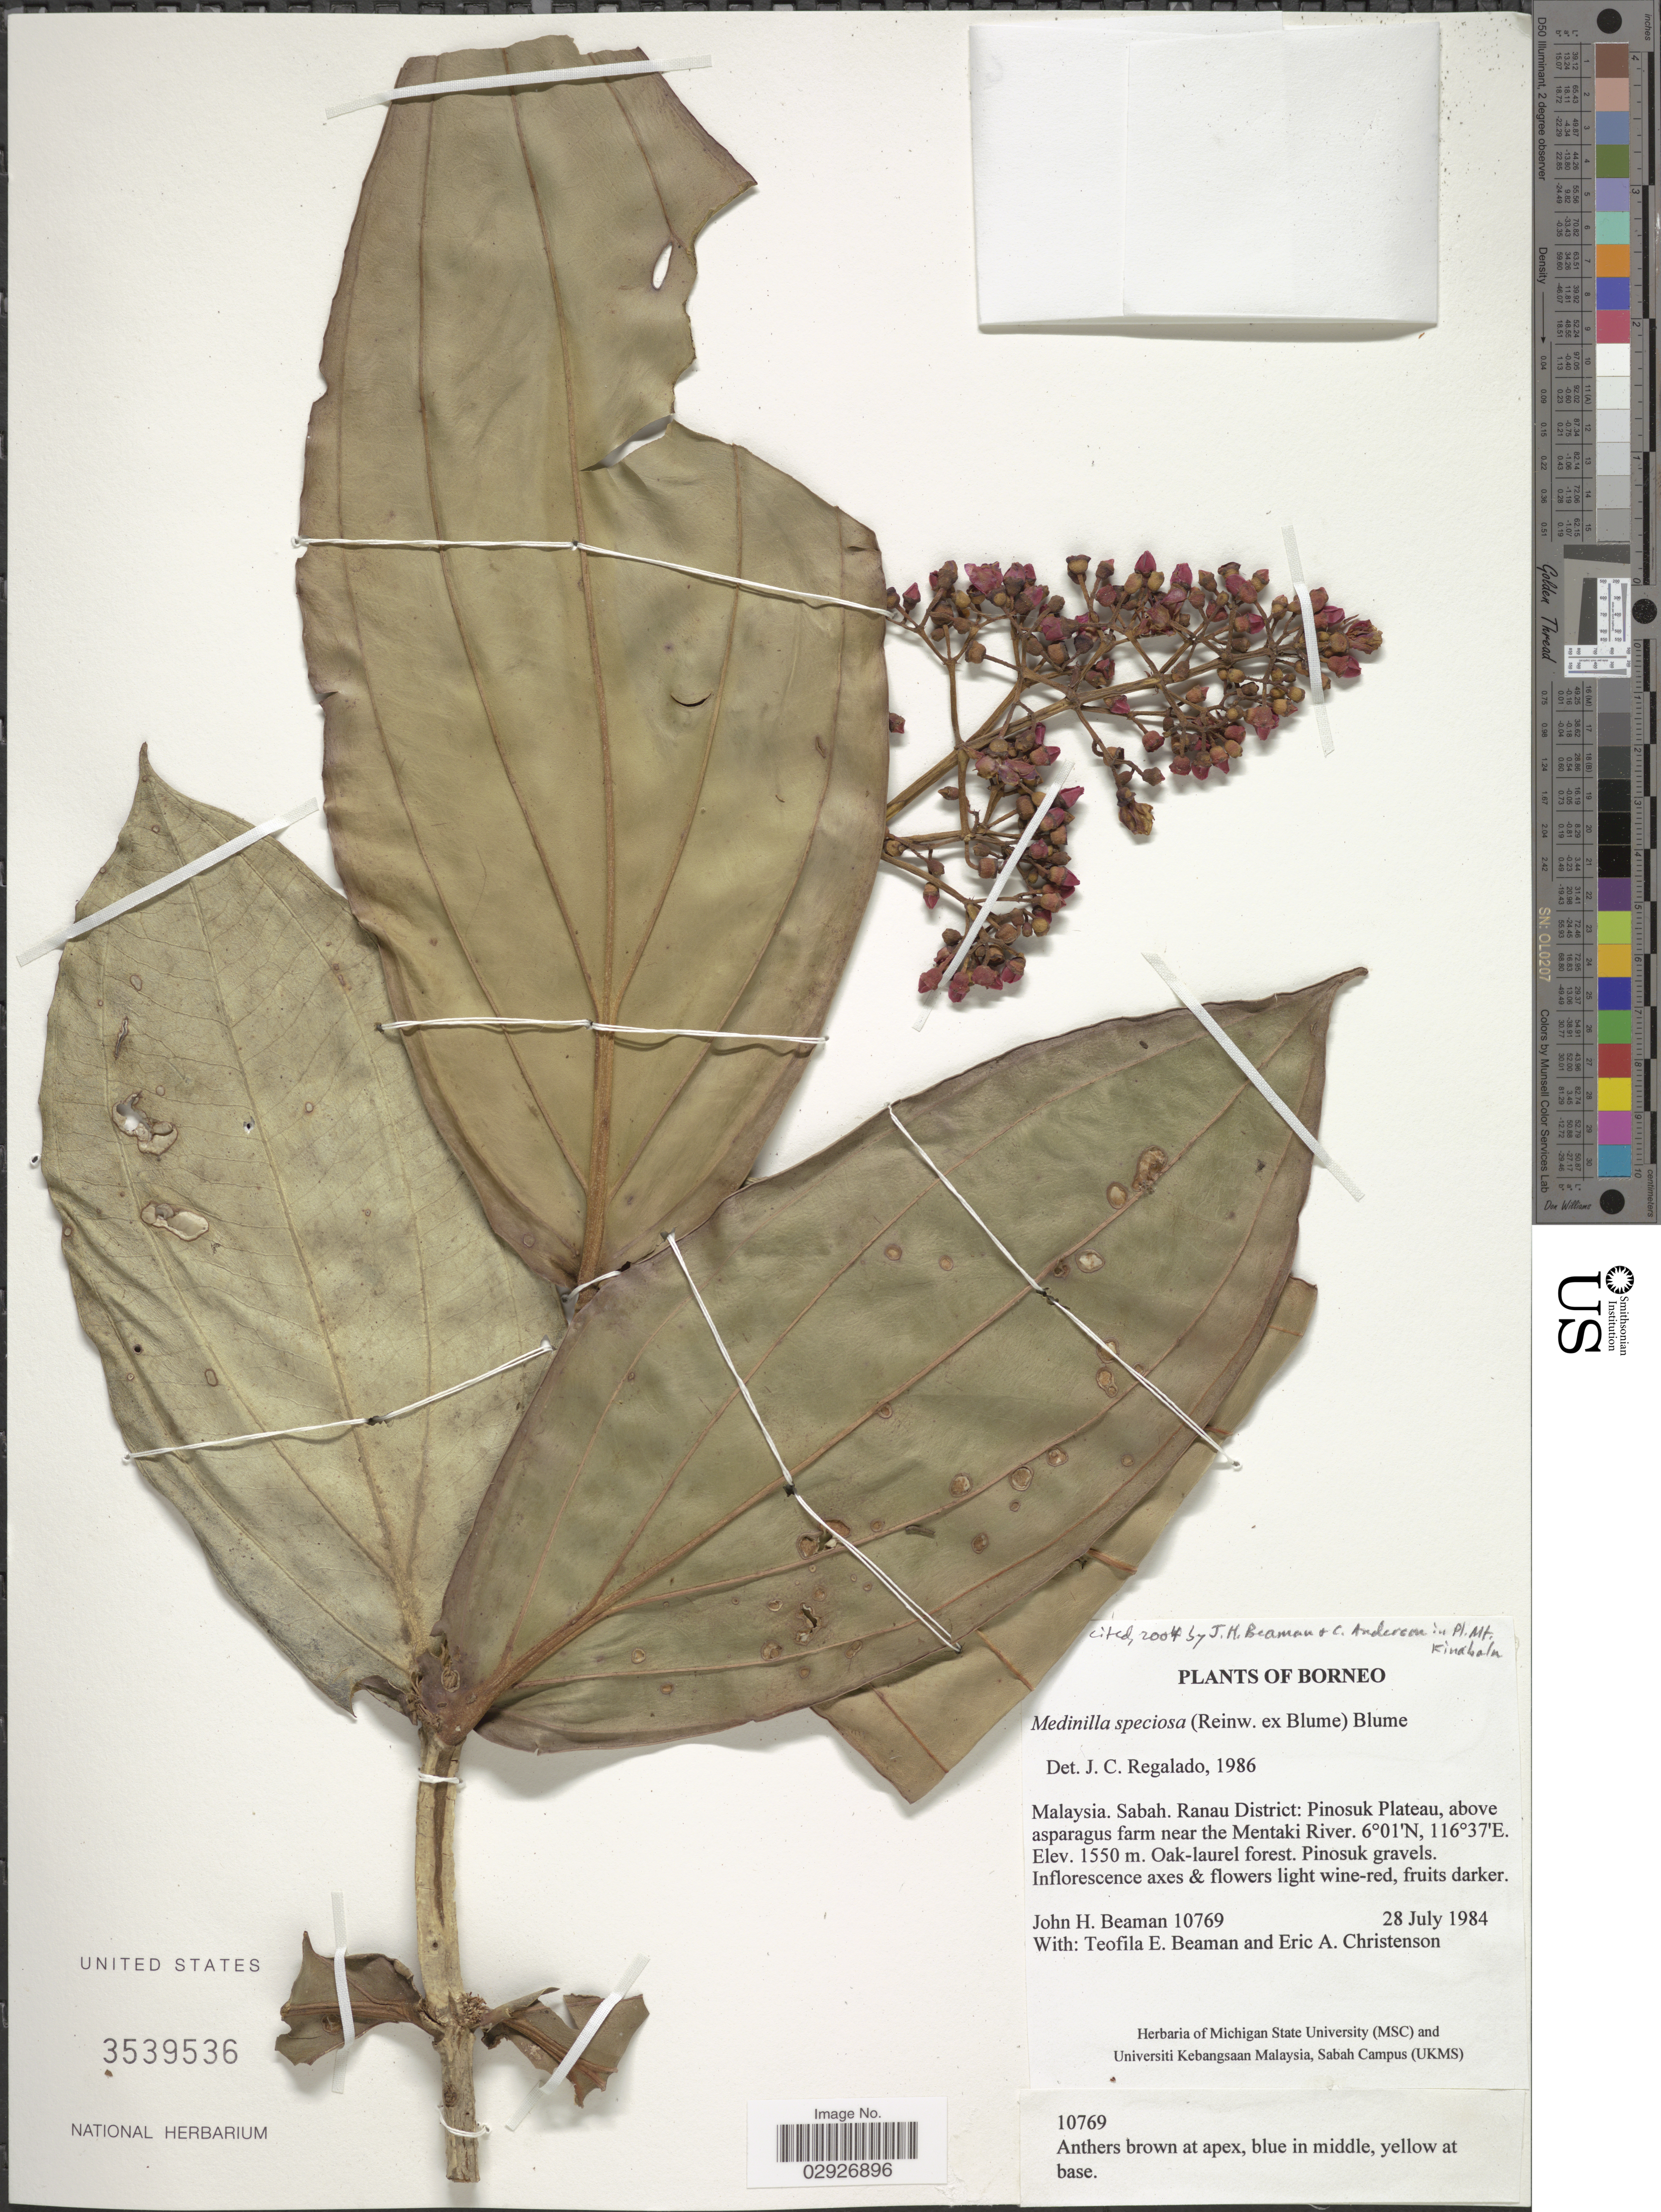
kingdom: Plantae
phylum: Tracheophyta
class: Magnoliopsida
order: Myrtales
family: Melastomataceae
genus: Medinilla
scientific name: Medinilla speciosa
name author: Blume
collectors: J. H. Beaman, T. E. Beaman & E. A. Christenson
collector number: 10769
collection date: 1984-07-28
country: Malaysia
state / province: Sabah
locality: Borneo. Ranau District: Pinosuk Plateau, above asparagus farm near the Mentaki River.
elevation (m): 1550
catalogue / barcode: US 3539536